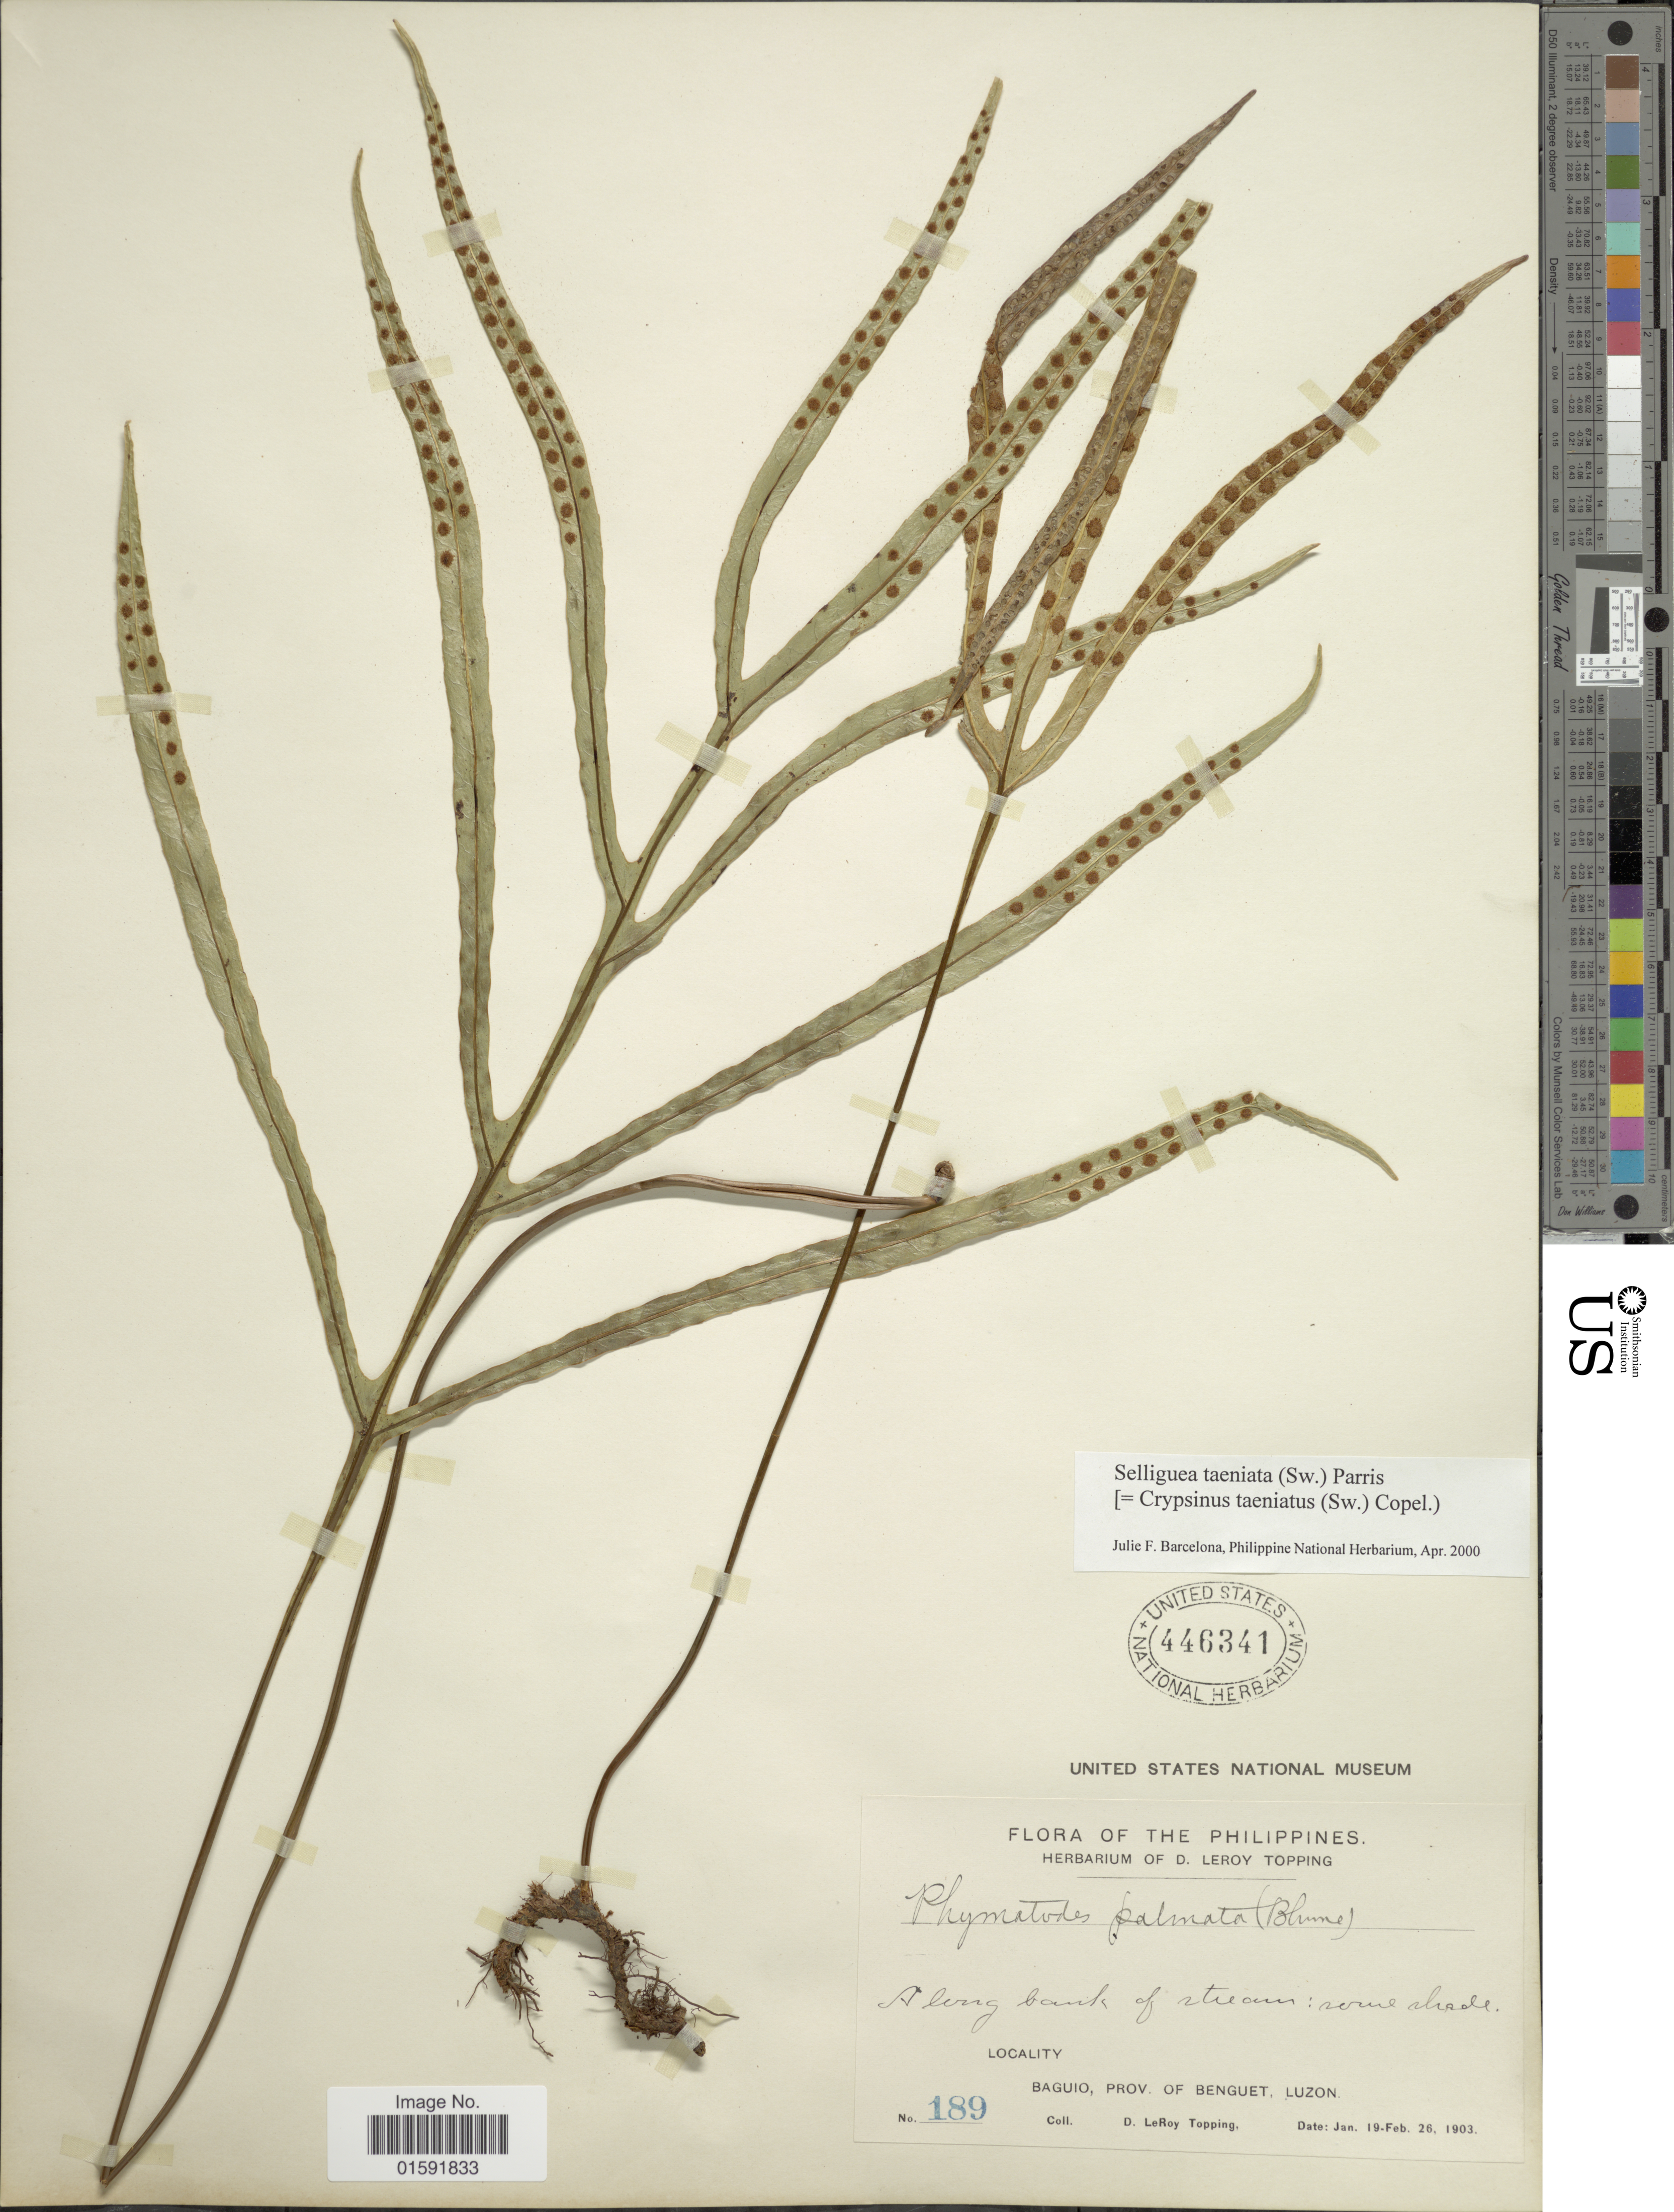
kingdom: Plantae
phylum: Tracheophyta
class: Polypodiopsida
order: Polypodiales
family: Polypodiaceae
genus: Selliguea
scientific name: Selliguea taeniata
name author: Parris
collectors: D. L. Topping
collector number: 189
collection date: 1903-01-19/1903-02-26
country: Philippines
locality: Baguio, Prov. of Benguet, Luzon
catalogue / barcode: US 446341